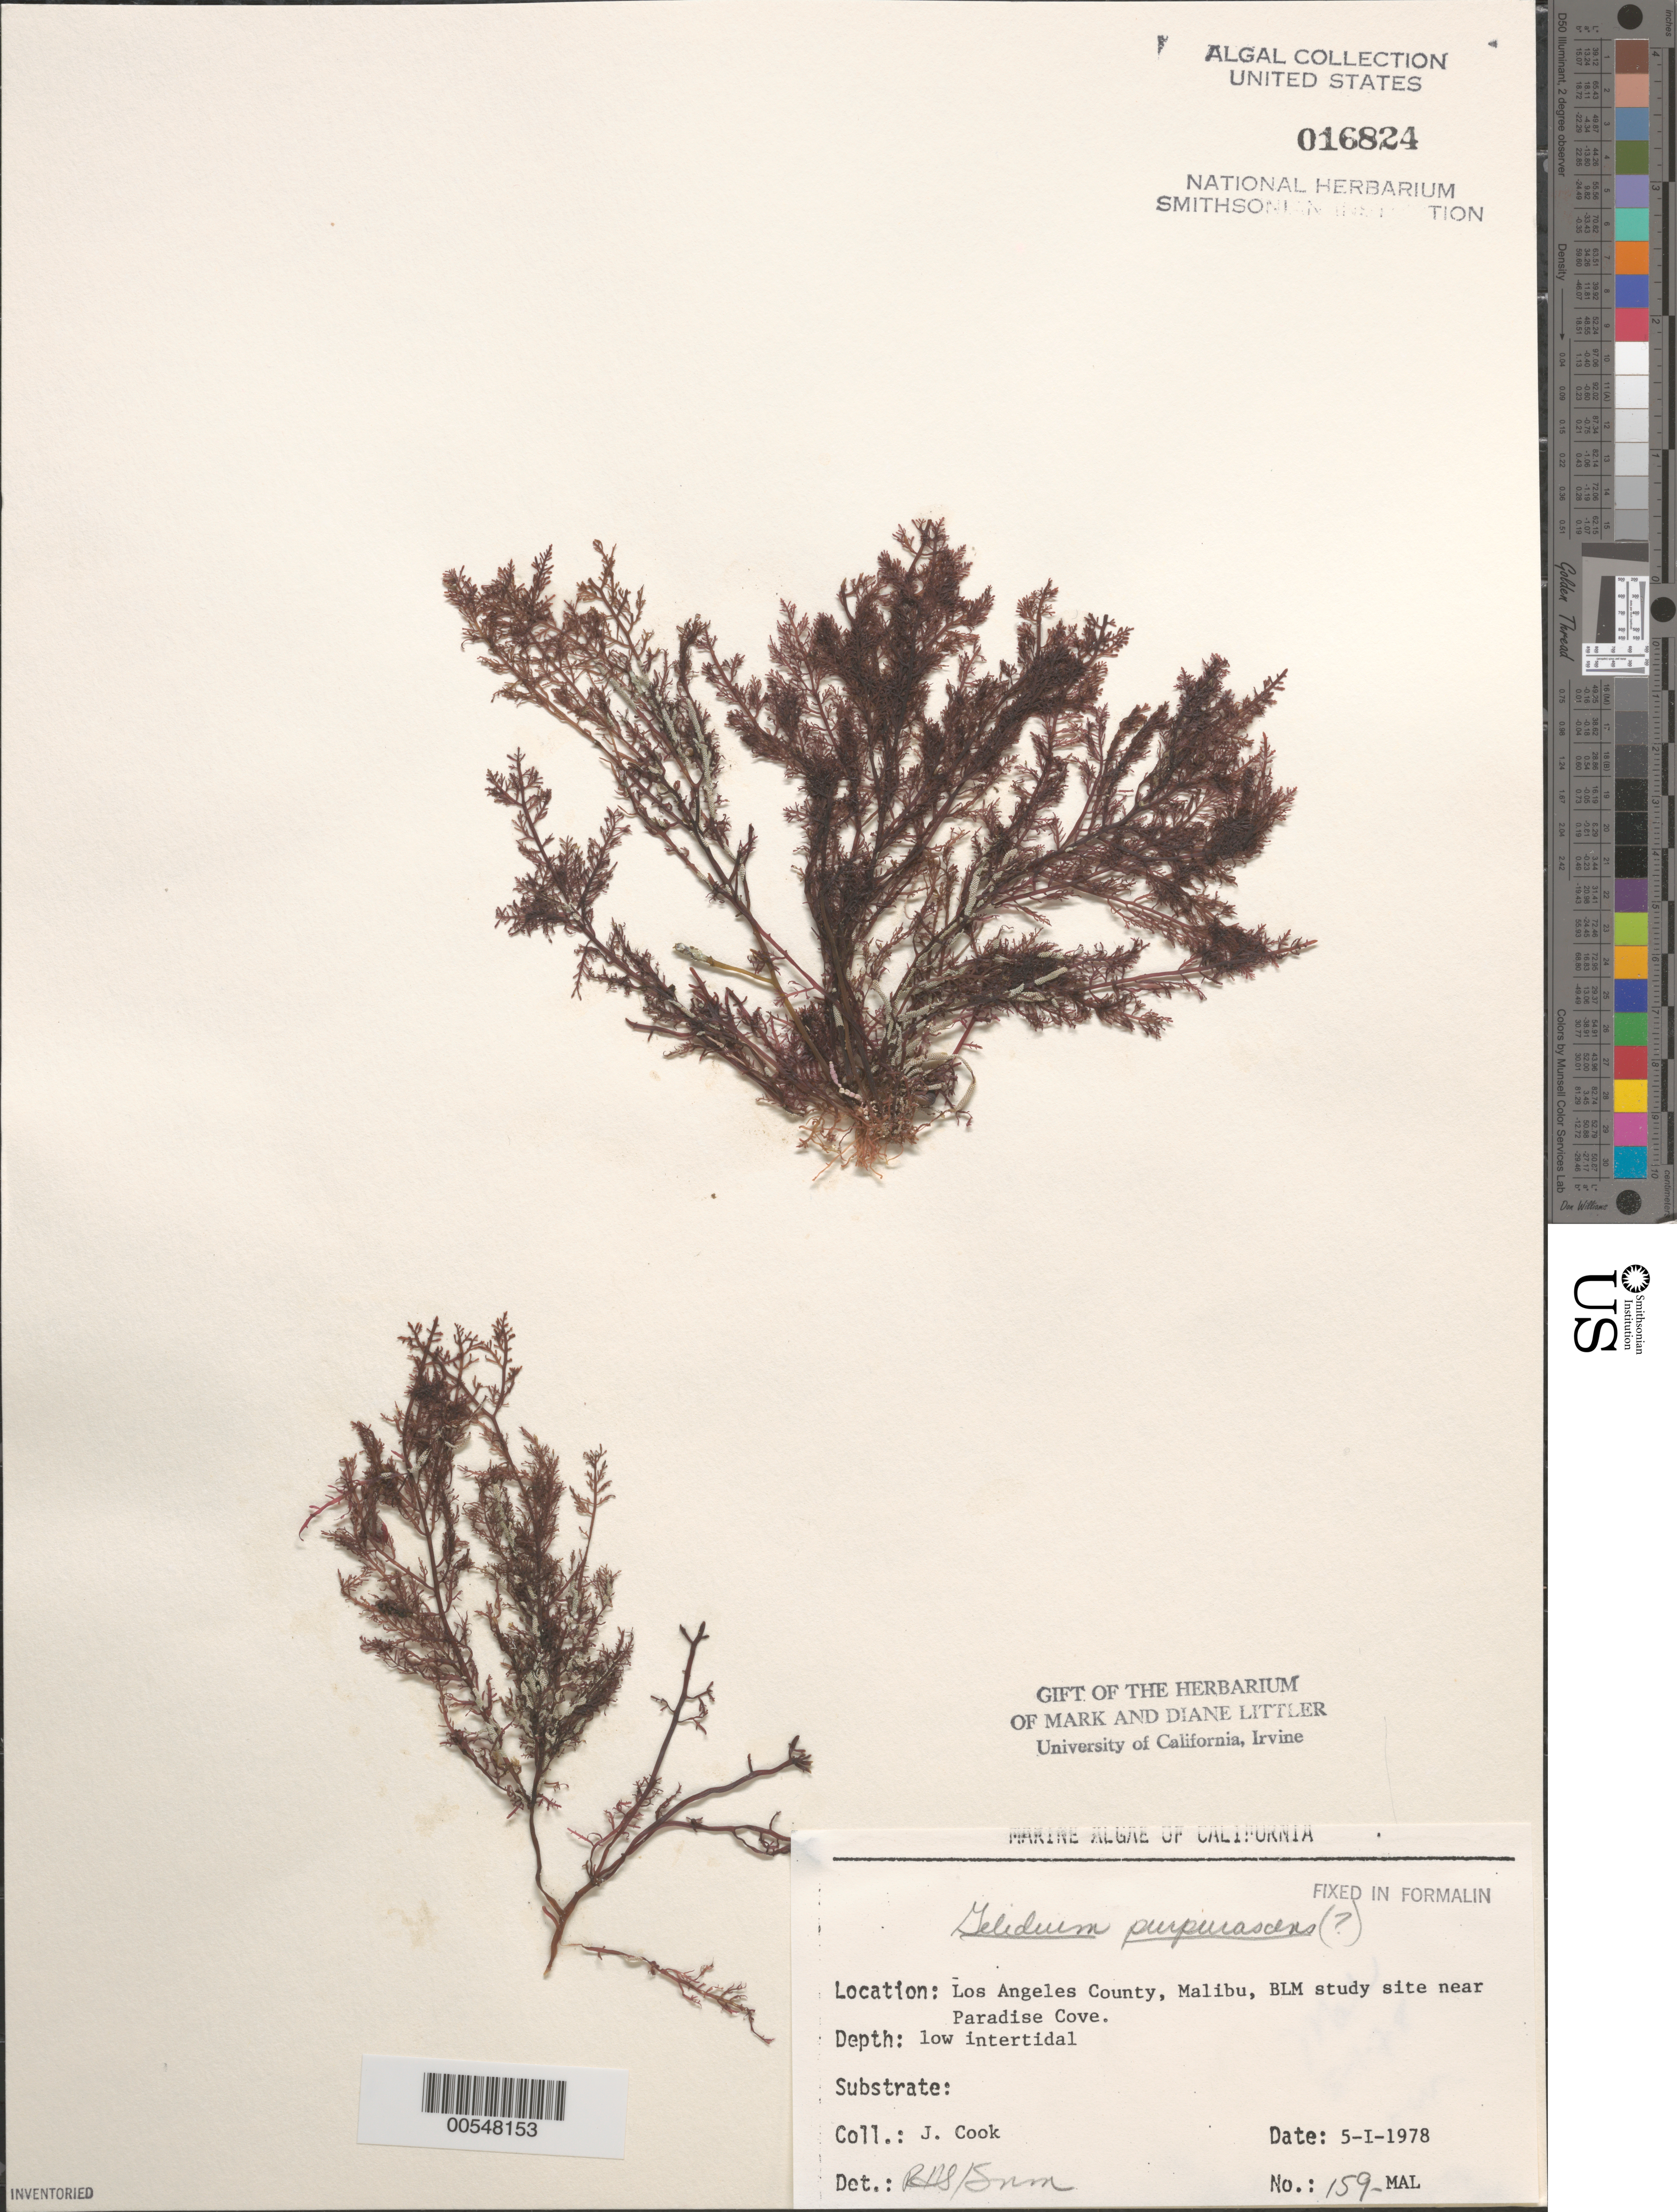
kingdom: Plantae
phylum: Rhodophyta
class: Florideophyceae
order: Gelidiales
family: Gelidiaceae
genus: Gelidium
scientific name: Gelidium purpurascens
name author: N.L. Gardner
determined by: Sims, Robert H.; Murray, S. N.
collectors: J. Cook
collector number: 159-mal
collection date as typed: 05 Jan 1978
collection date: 1978-01-05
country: United States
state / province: California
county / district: Los Angeles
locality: Malibu, near Paradise Cove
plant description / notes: BLM-SOCALBIGHT Rocky Intertidal Survey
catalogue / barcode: US 16824